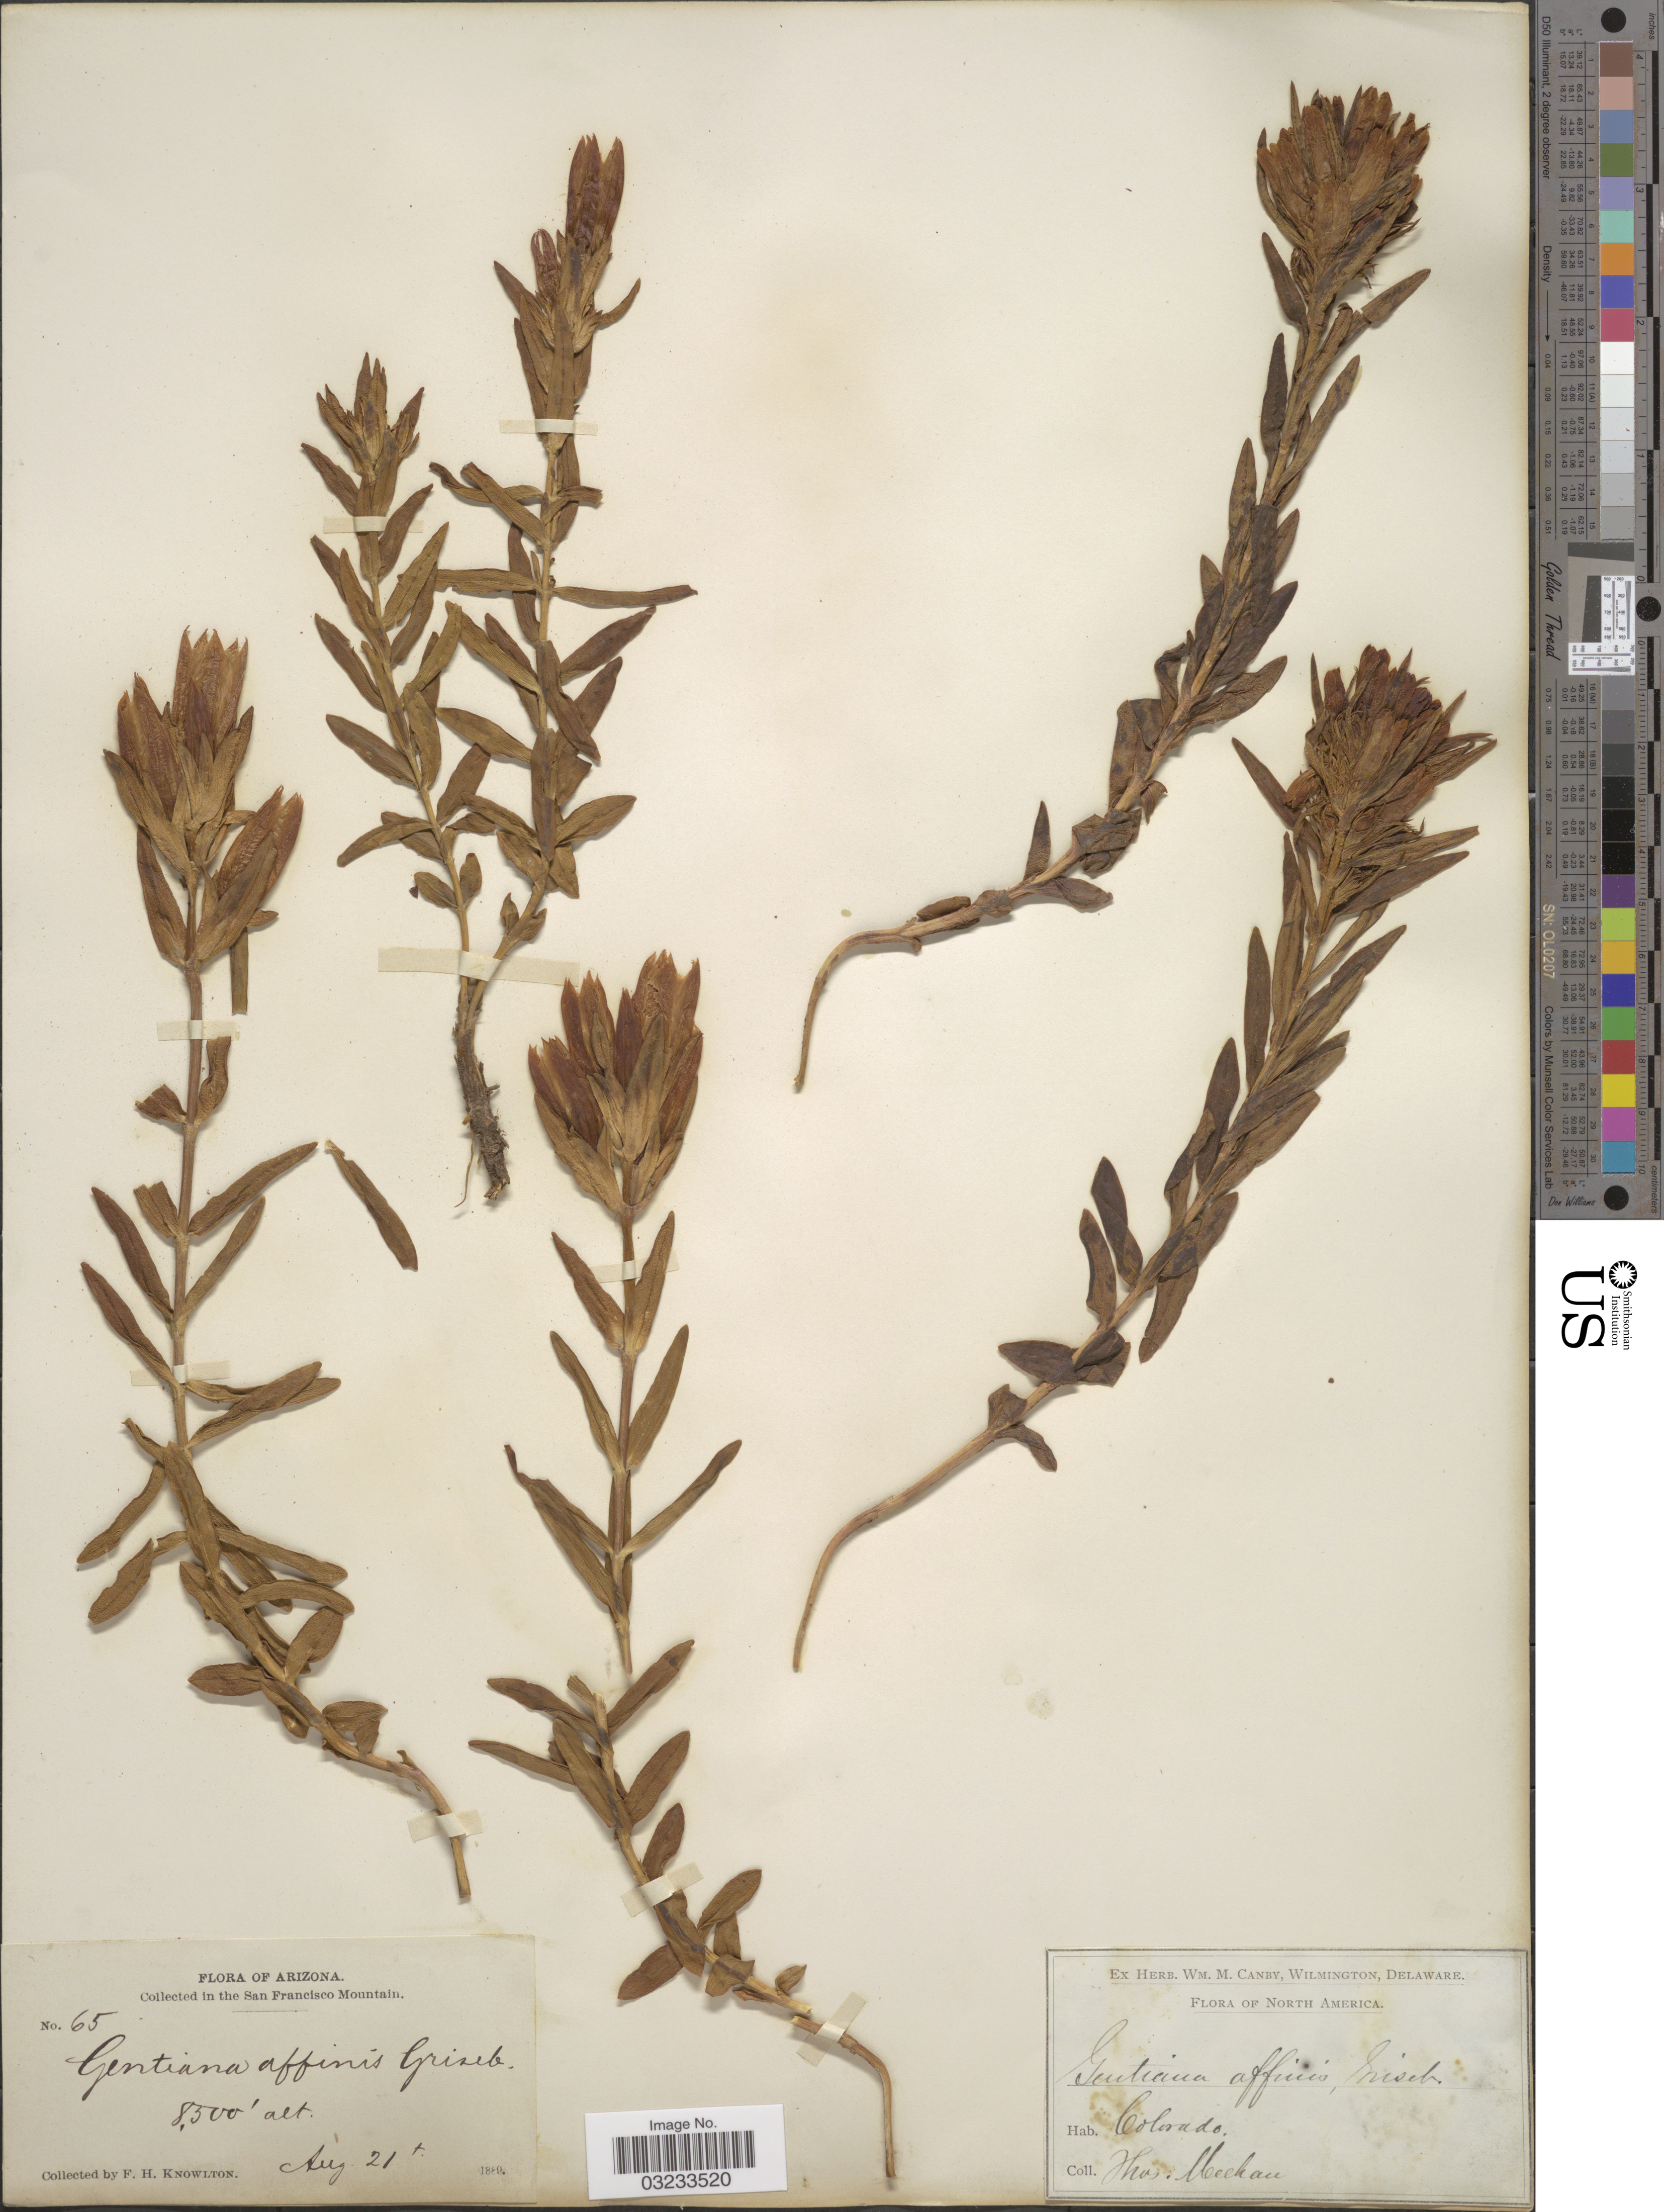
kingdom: Plantae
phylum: Tracheophyta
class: Magnoliopsida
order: Gentianales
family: Gentianaceae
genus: Gentiana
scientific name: Gentiana affinis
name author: Griseb.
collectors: T. Meehan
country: United States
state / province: Colorado